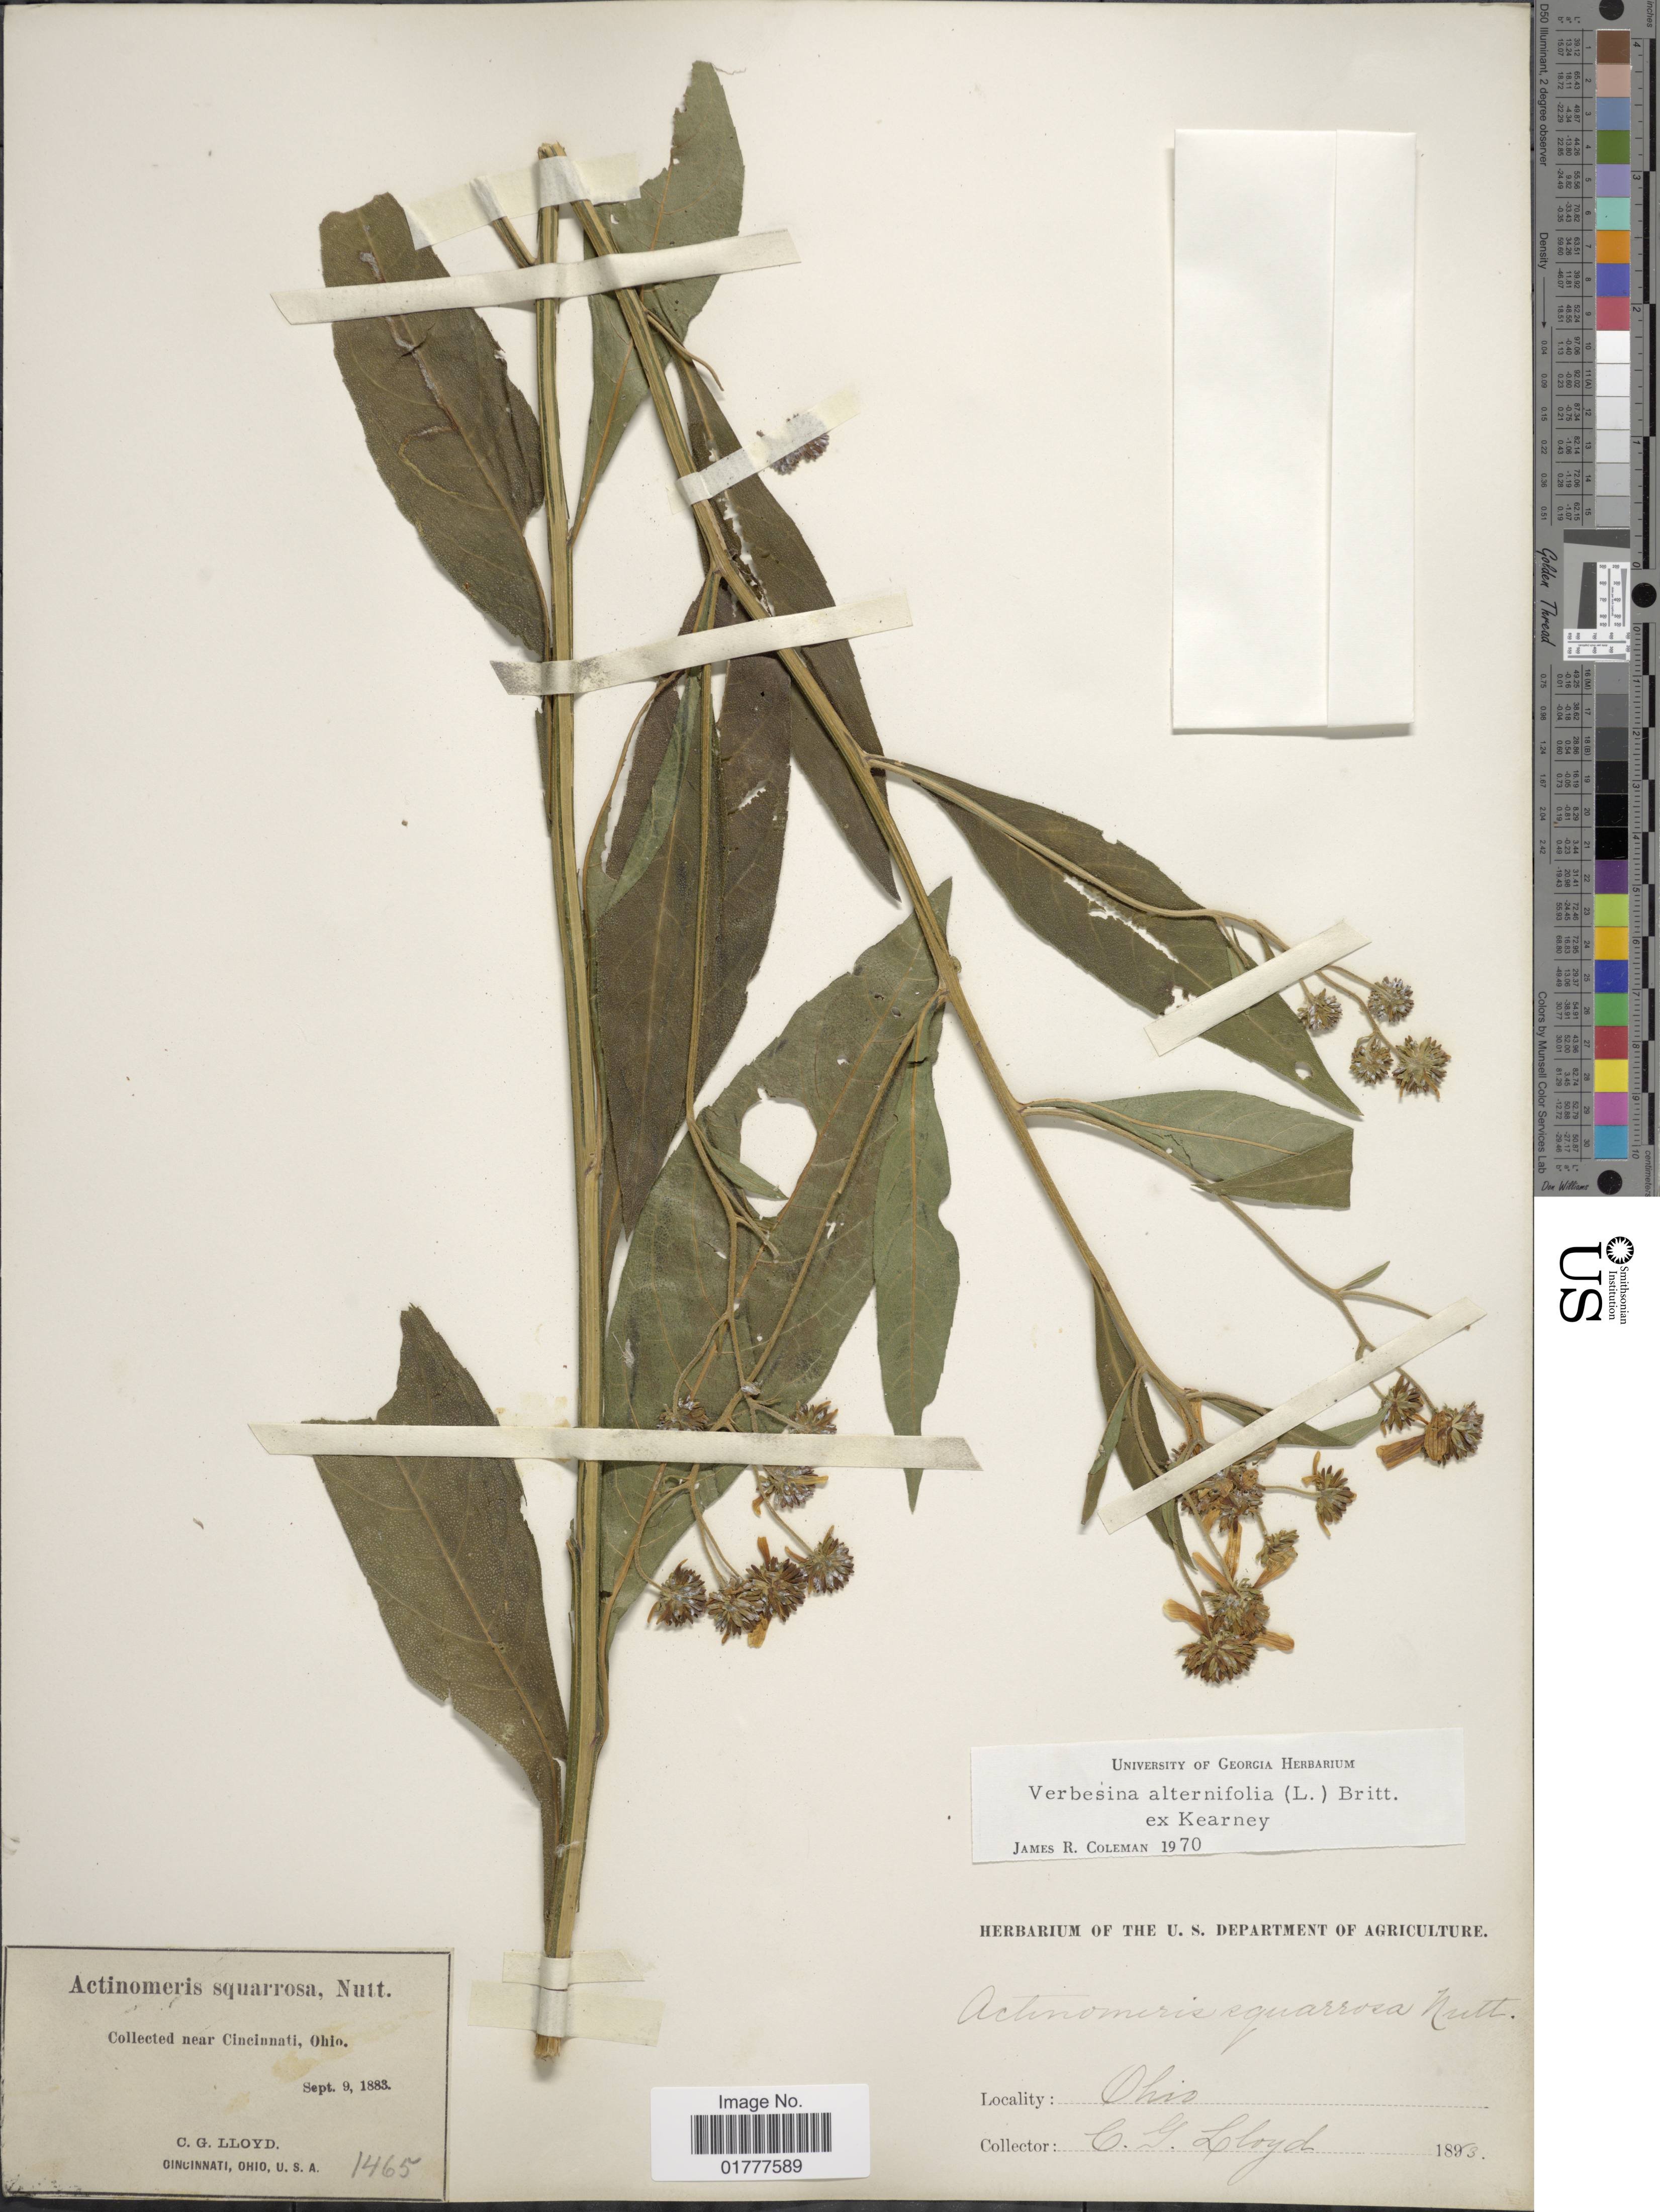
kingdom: Plantae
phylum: Tracheophyta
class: Magnoliopsida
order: Asterales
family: Asteraceae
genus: Actinomeris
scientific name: Actinomeris alternifolia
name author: (L.) DC.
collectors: C. G. Lloyd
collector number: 1465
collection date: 1883-09-09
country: United States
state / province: Ohio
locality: Near Cincinnati, Ohio.